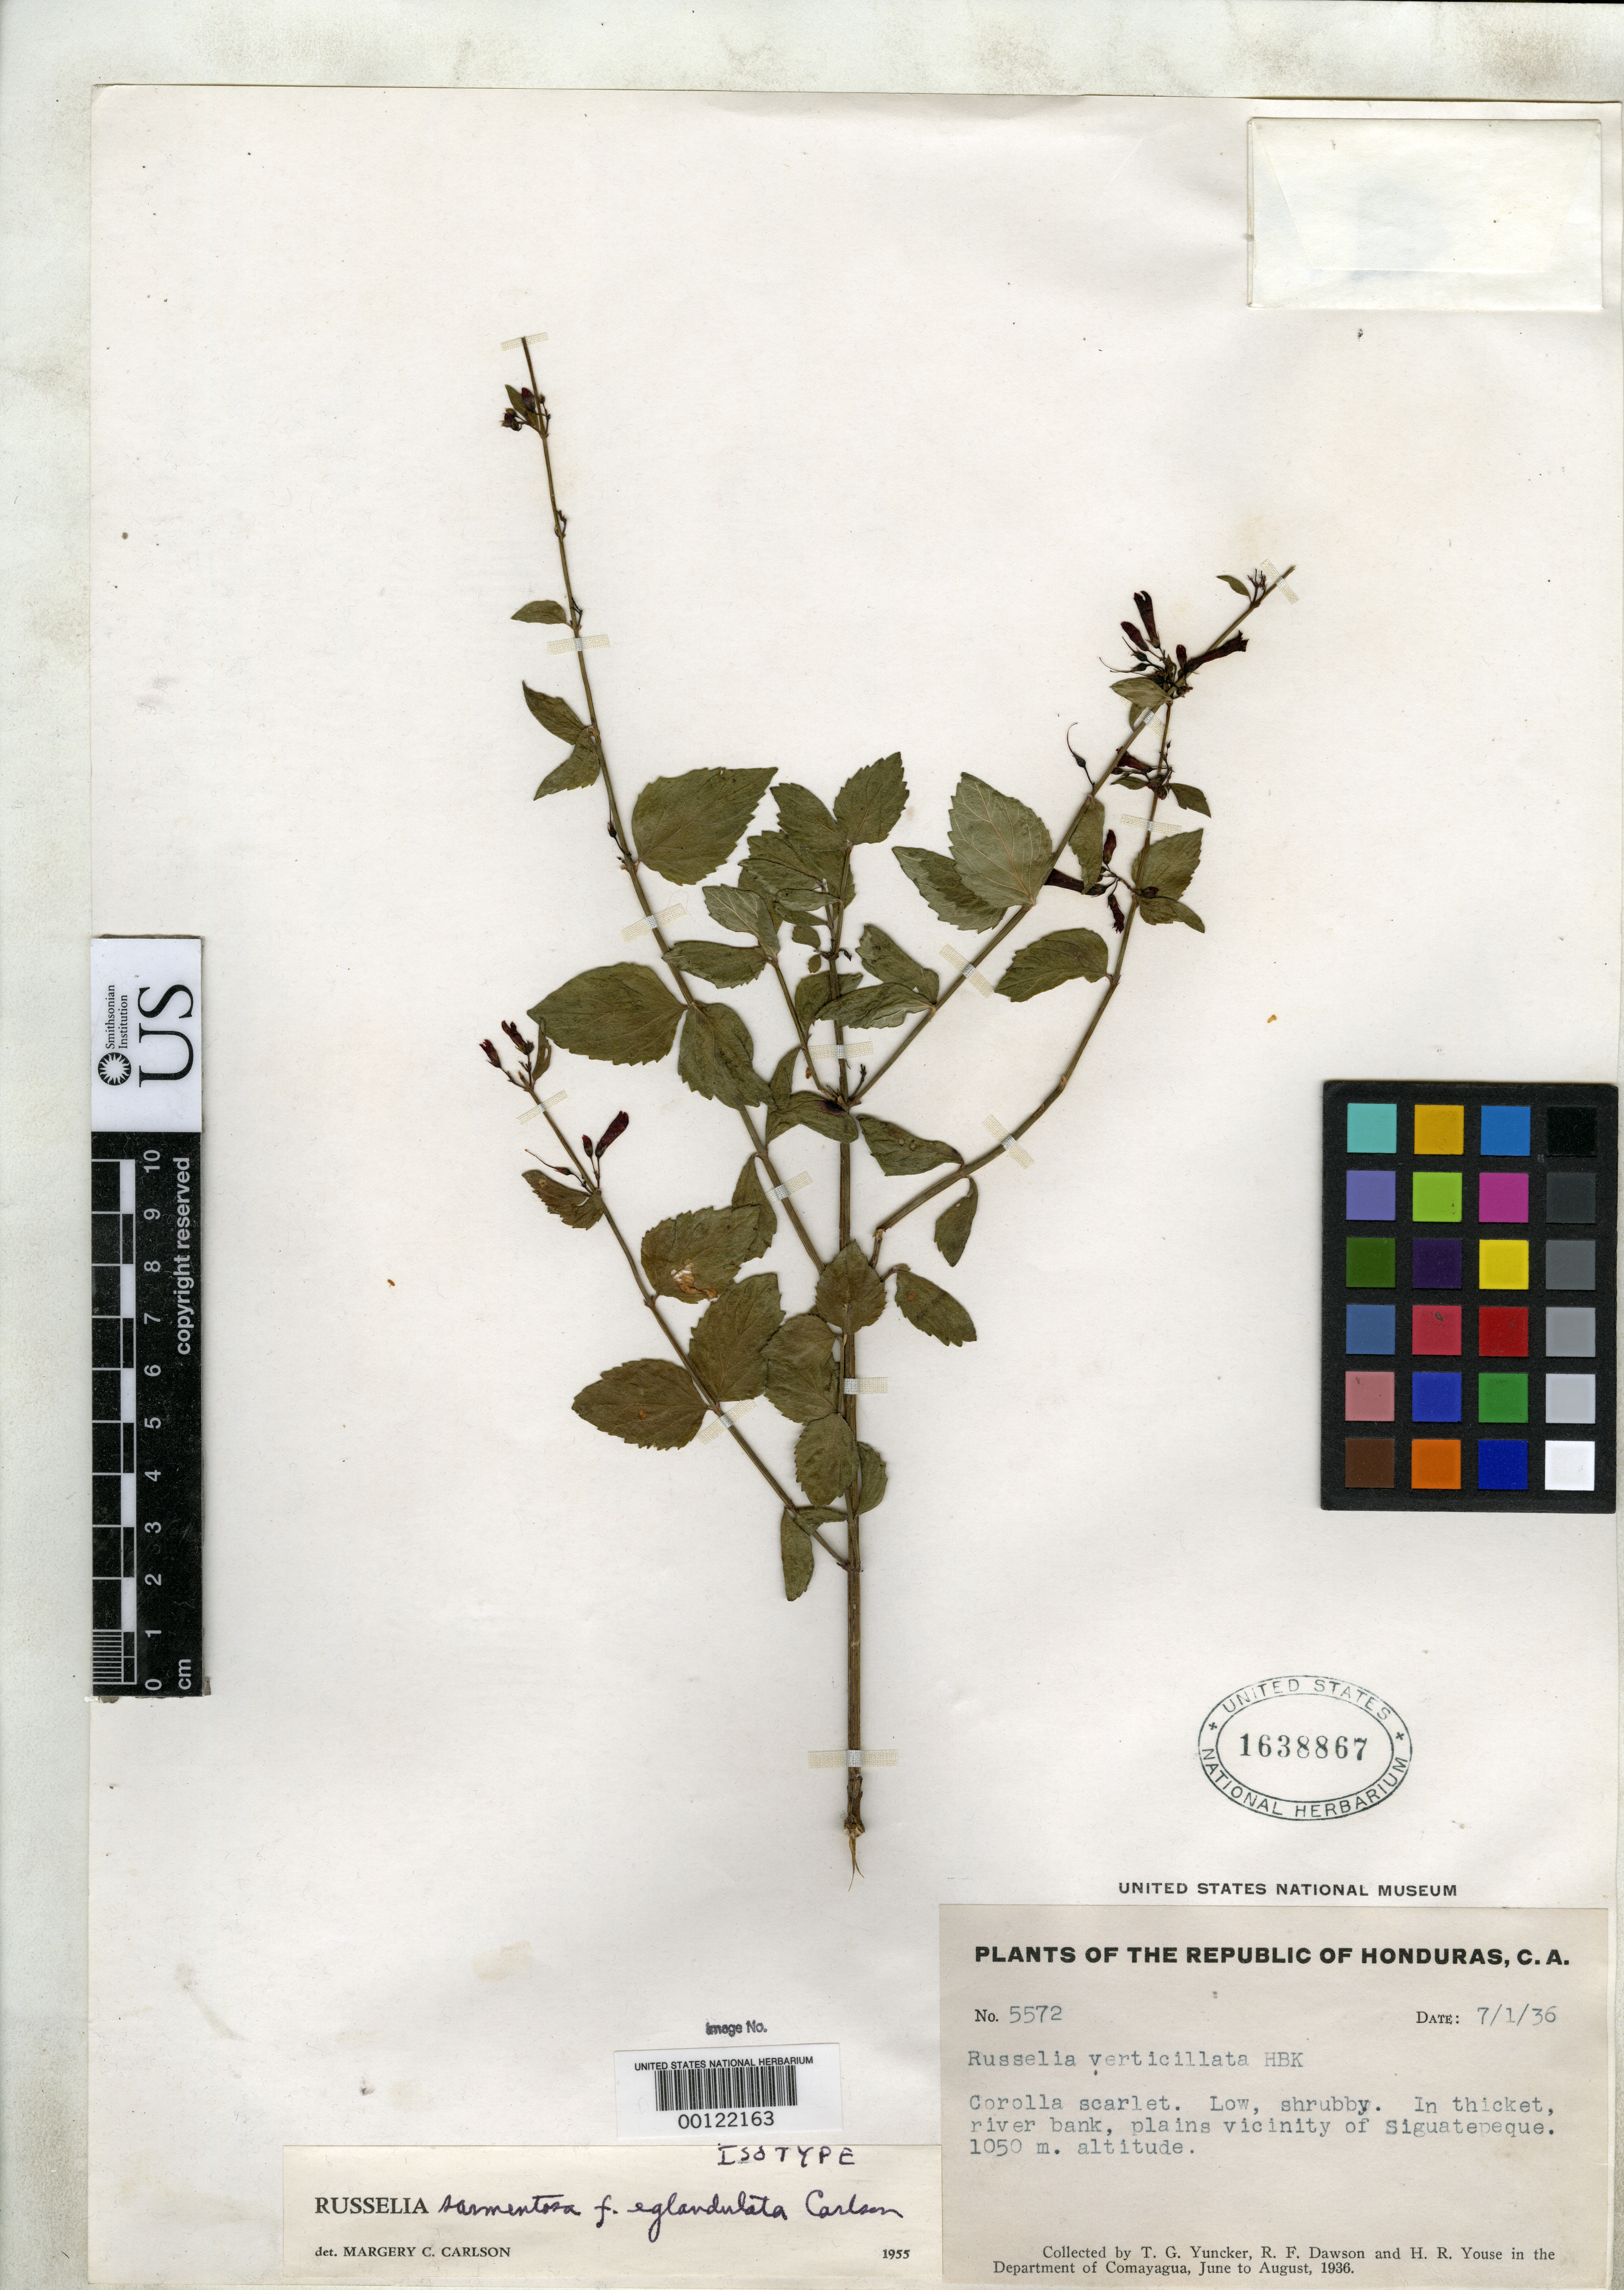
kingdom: Plantae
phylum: Tracheophyta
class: Magnoliopsida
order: Lamiales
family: Plantaginaceae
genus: Russelia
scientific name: Russelia sarmentosa f. eglandulata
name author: Carlson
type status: Isotype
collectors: T. G. Yuncker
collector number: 5572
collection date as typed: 01 Jul 1936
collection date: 1936-07-01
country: Honduras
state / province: Comayagua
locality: Siguatepeque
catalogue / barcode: US 1638867